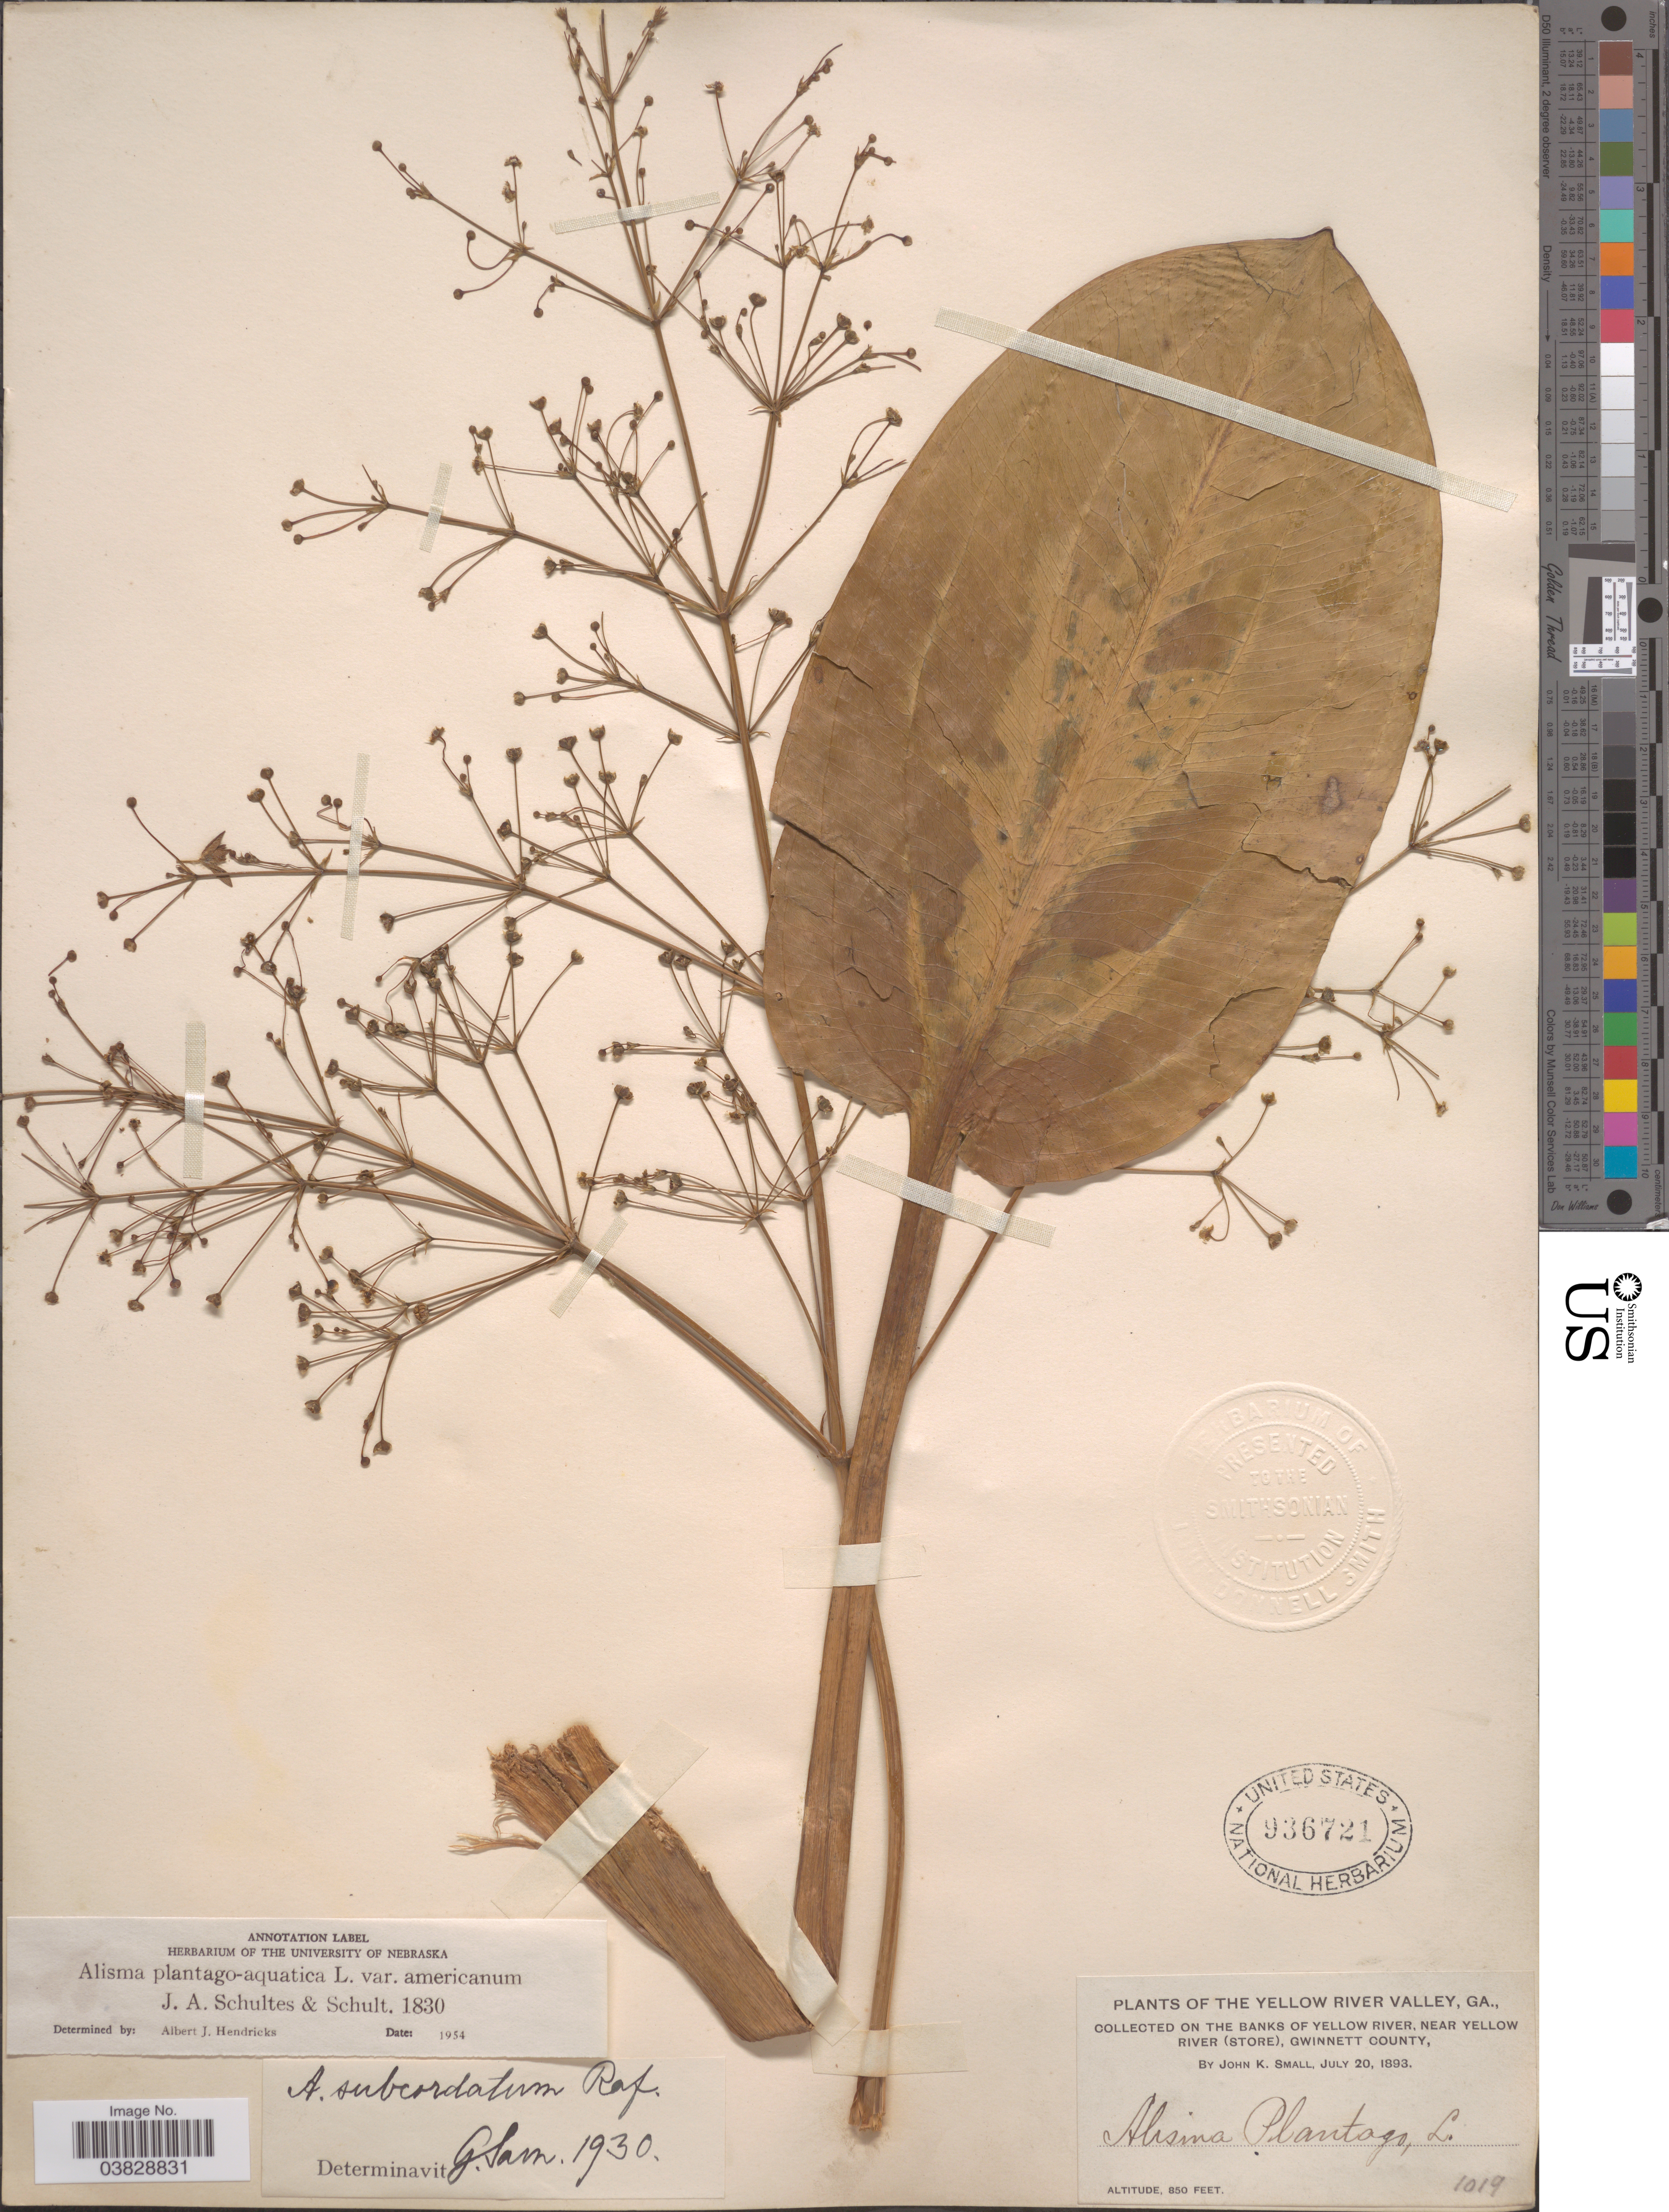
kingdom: Plantae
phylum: Tracheophyta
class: Liliopsida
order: Alismatales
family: Alismataceae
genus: Alisma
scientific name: Alisma plantago-aquatica var. americanum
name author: L.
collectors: J. K. Small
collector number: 1019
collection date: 1893-07-20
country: United States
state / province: Georgia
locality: Yellow River Valley. On the banks of Yellow River, near Yellow River (Store), Gwinnett County.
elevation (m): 259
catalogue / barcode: US 936721